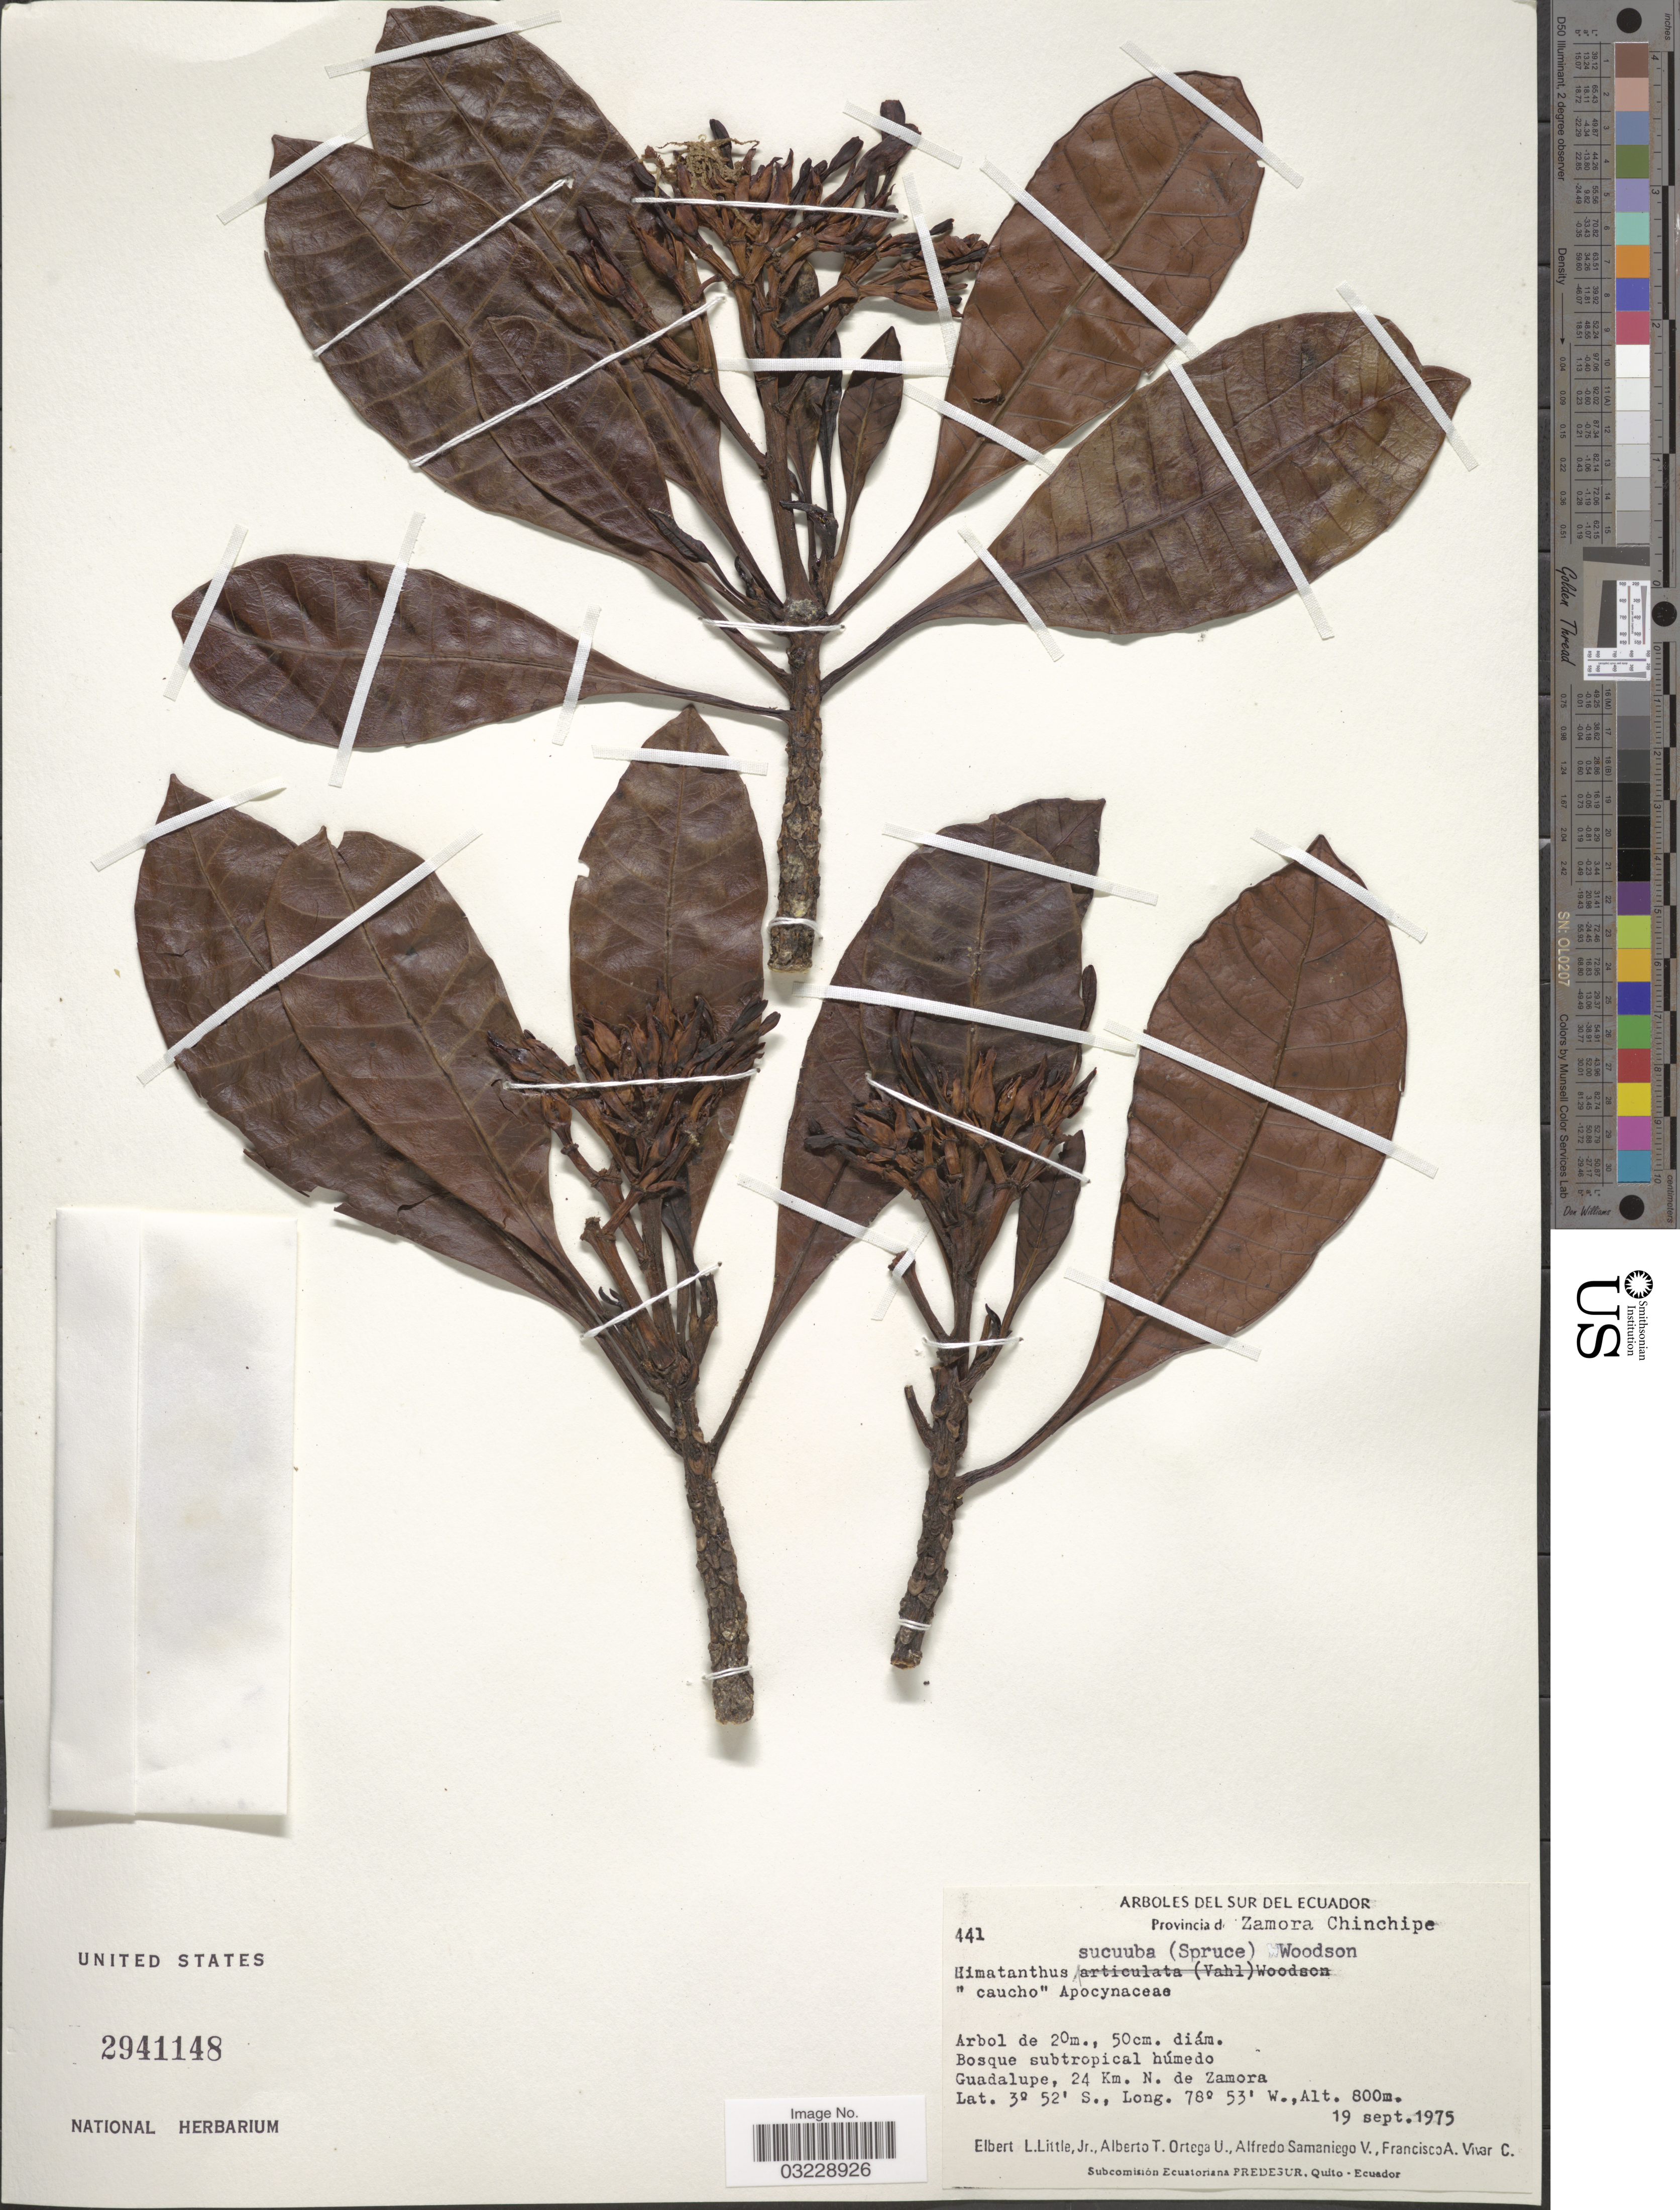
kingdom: Plantae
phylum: Tracheophyta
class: Magnoliopsida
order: Gentianales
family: Apocynaceae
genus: Himatanthus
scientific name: Himatanthus sucuuba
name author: (Spruce) Woodson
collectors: E. L. Little, A. T. Ortega U., A. V. Samaniego & F. A. Vivar C.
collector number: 441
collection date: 1975-09-19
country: Ecuador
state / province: Zamora-Chinchipe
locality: Provincia d': Zamora Chinchipe. Bosque subtropical húmedo Guadalupe, 24 Km. N. de Zamora.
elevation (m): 800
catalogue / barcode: US 2941148